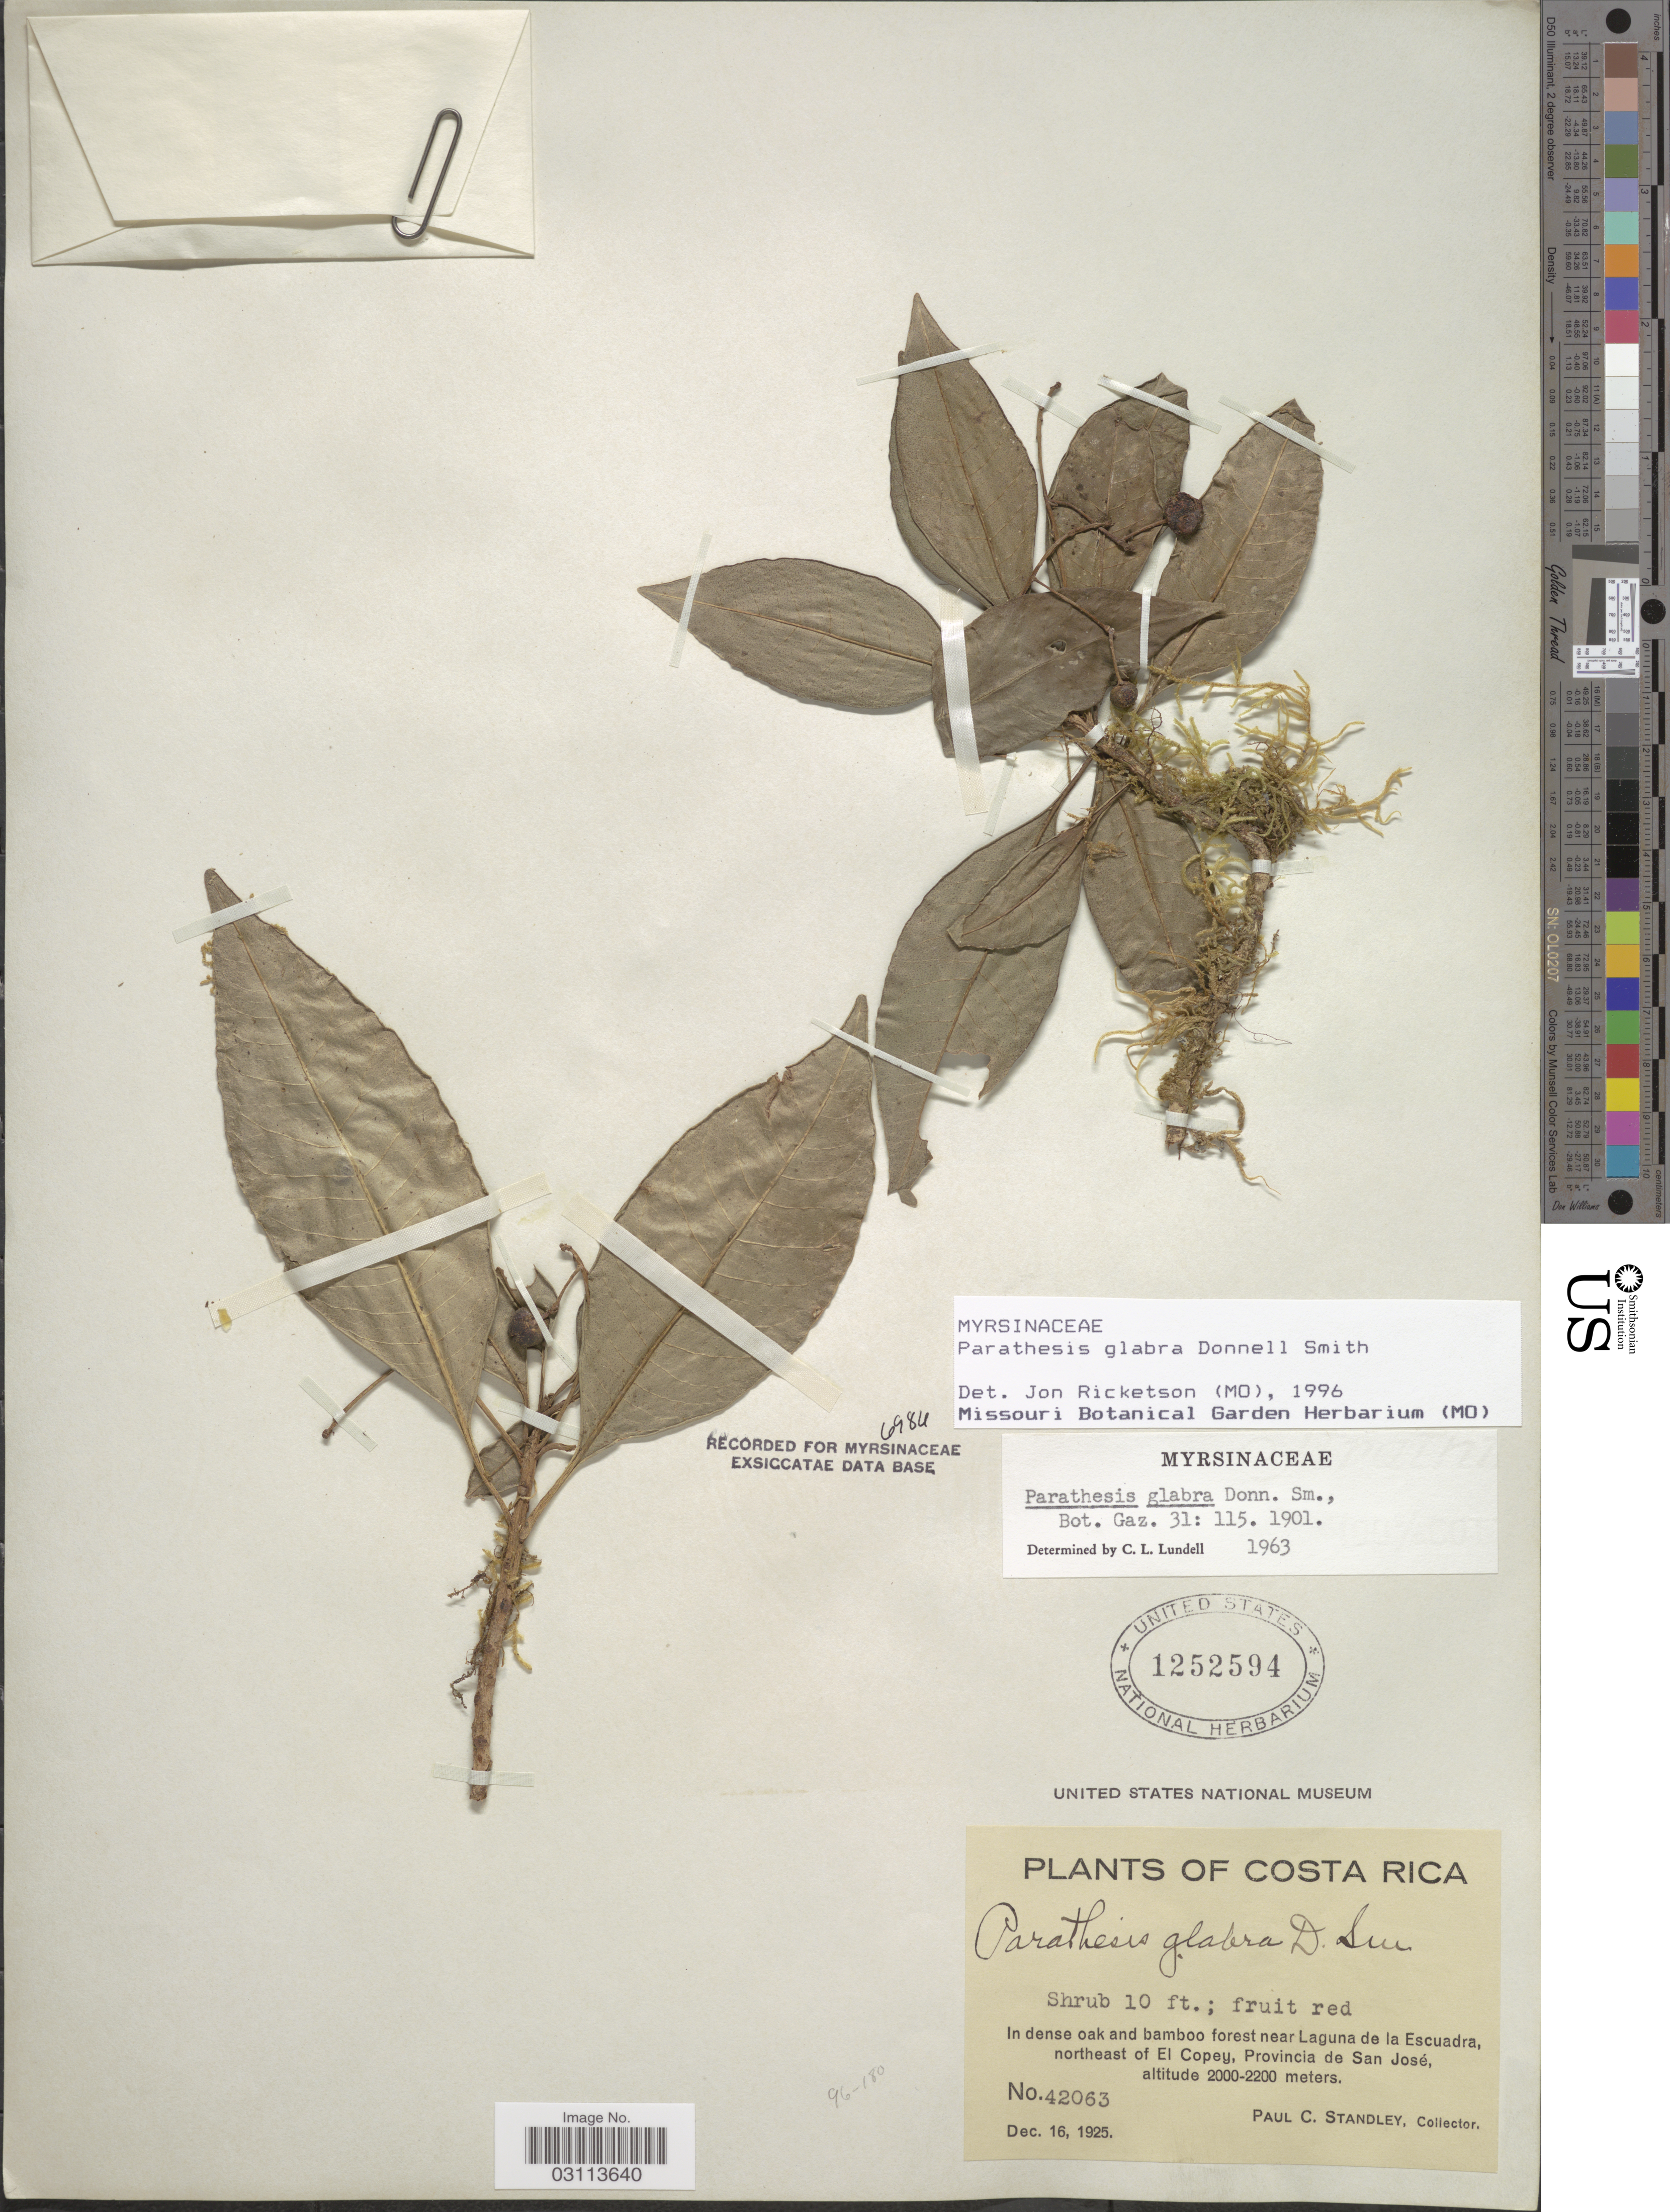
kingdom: Plantae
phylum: Tracheophyta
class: Magnoliopsida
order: Ericales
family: Primulaceae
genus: Parathesis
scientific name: Parathesis glabra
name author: Donn. Sm.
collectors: P. C. Standley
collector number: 42063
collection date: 1925-12-16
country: Costa Rica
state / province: San José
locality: In dense oak and bamboo forest near Laguna de la Escuadra, northeast of El Copey.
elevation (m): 2000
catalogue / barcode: US 1252594